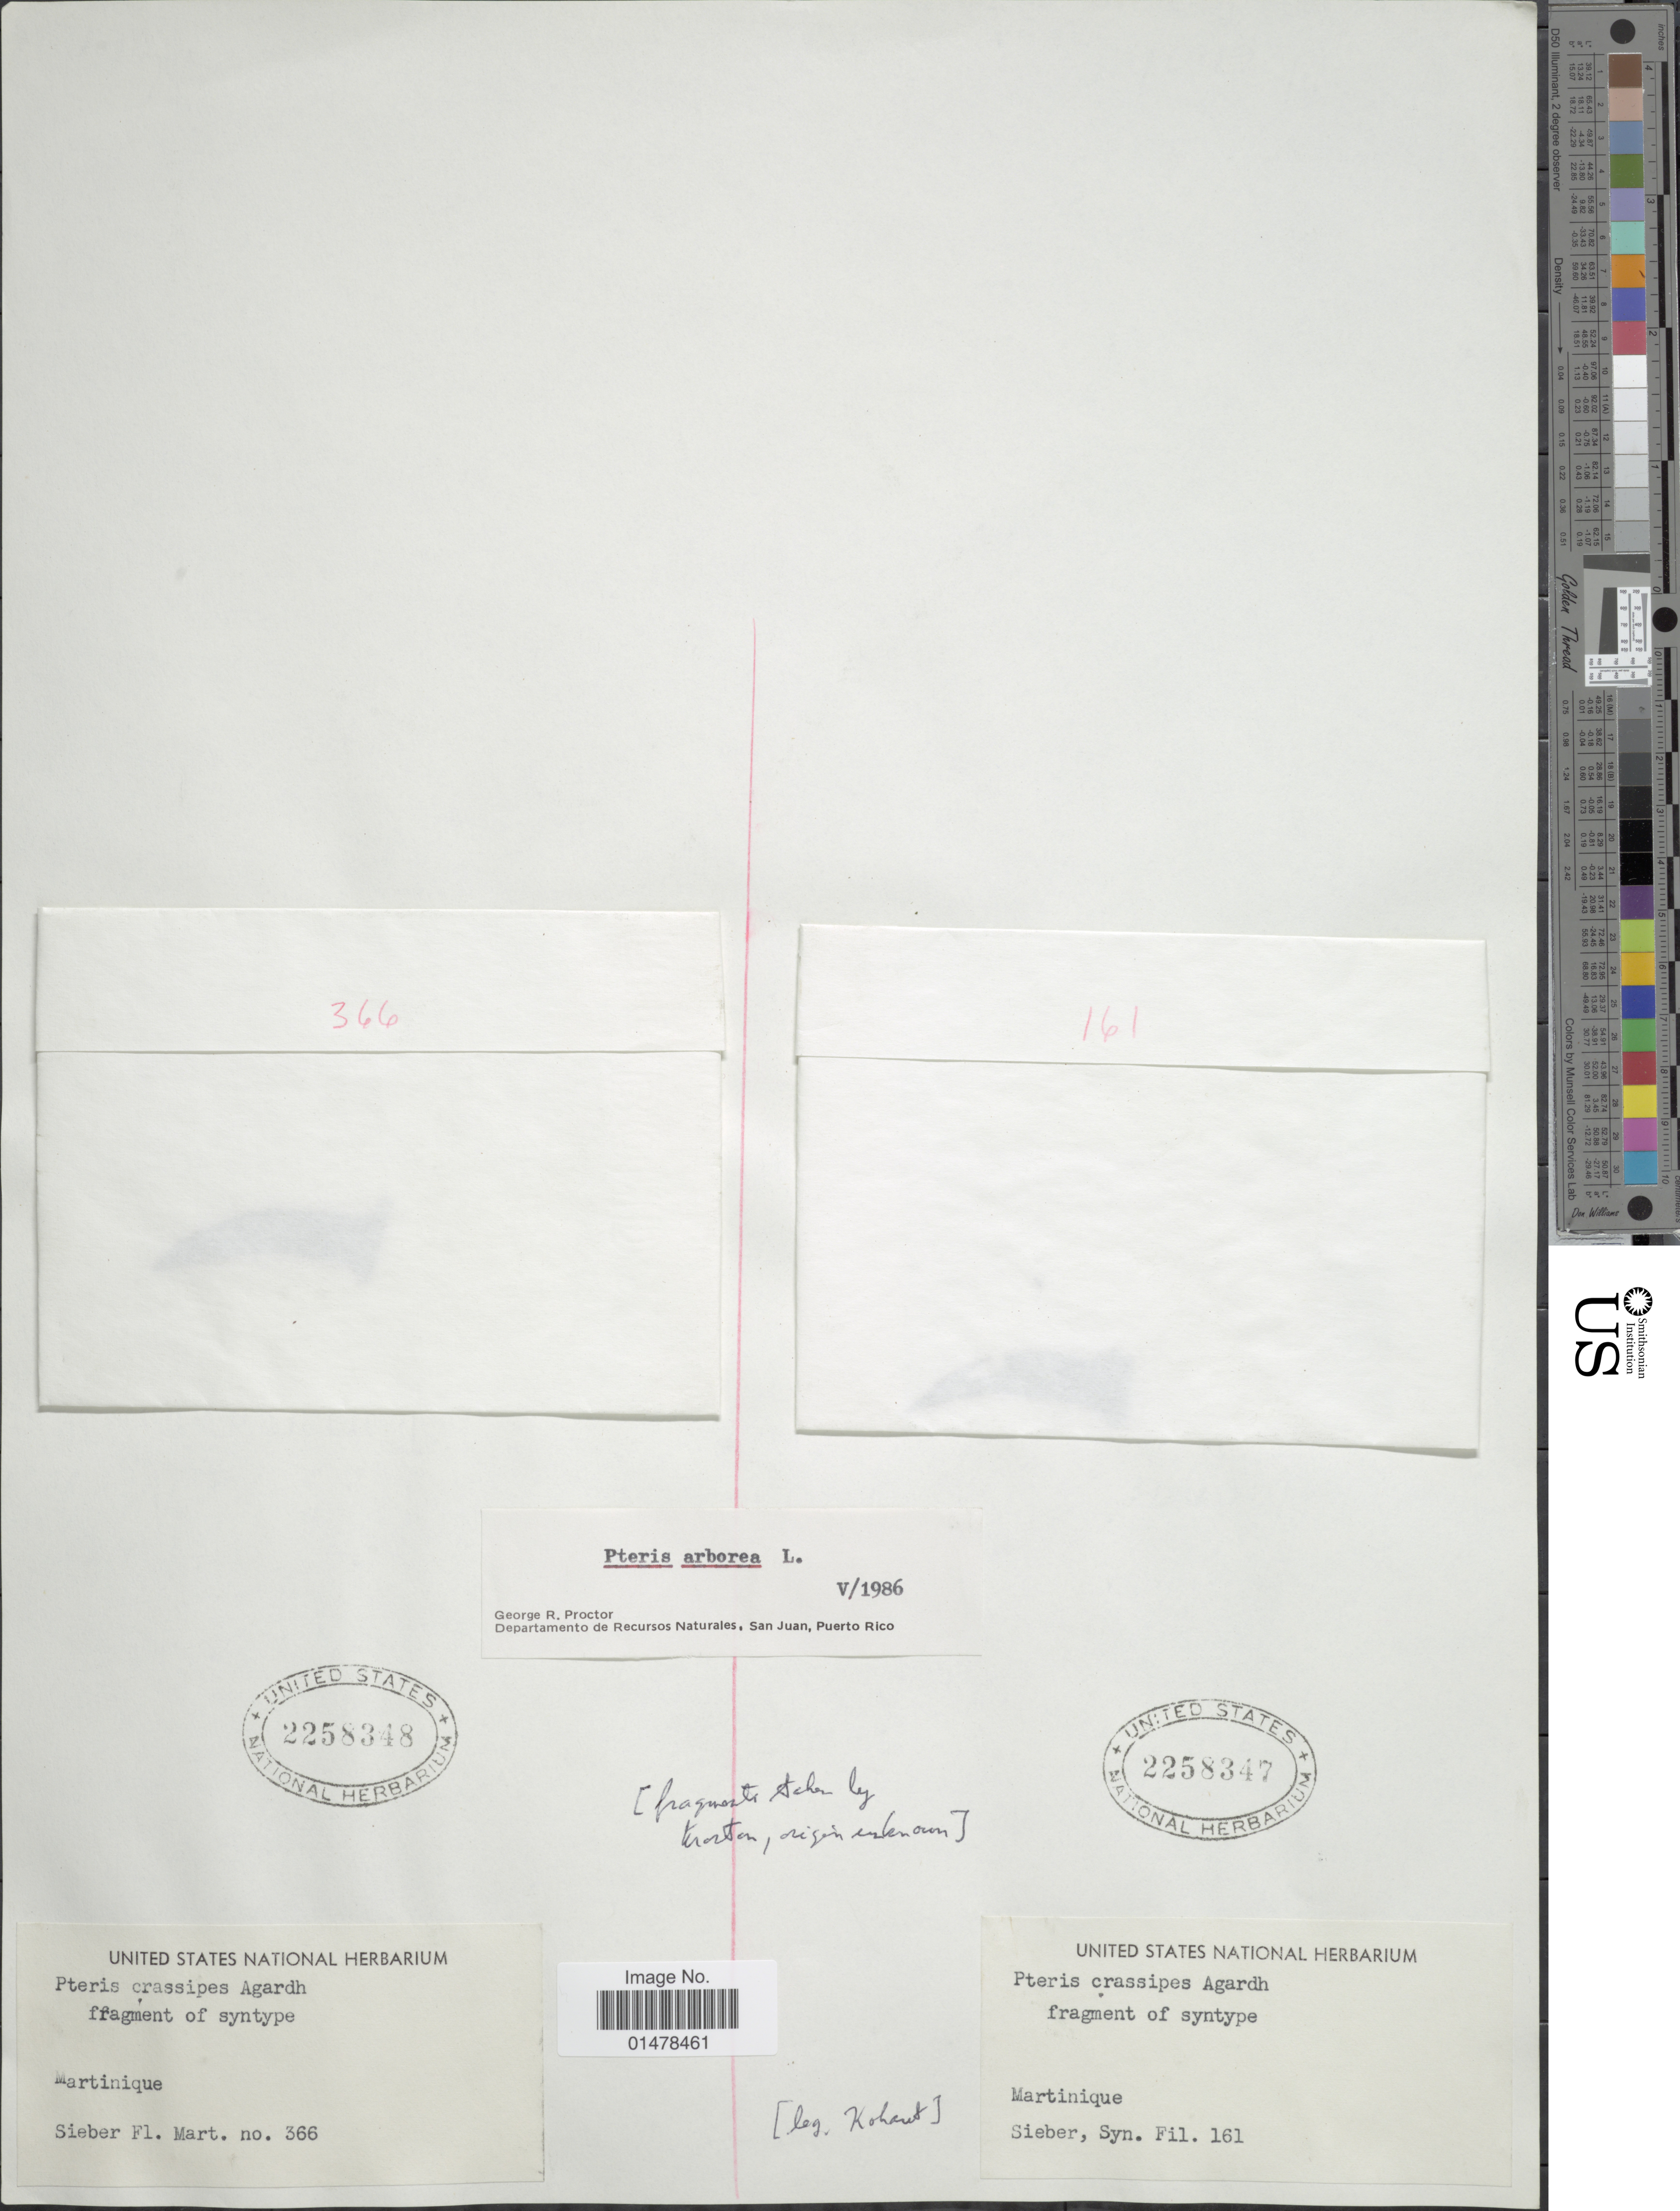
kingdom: Plantae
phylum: Tracheophyta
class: Polypodiopsida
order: Polypodiales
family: Pteridaceae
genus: Pteris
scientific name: Pteris arborea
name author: L.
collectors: S. Sieber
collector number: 366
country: Martinique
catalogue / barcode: US 2258348